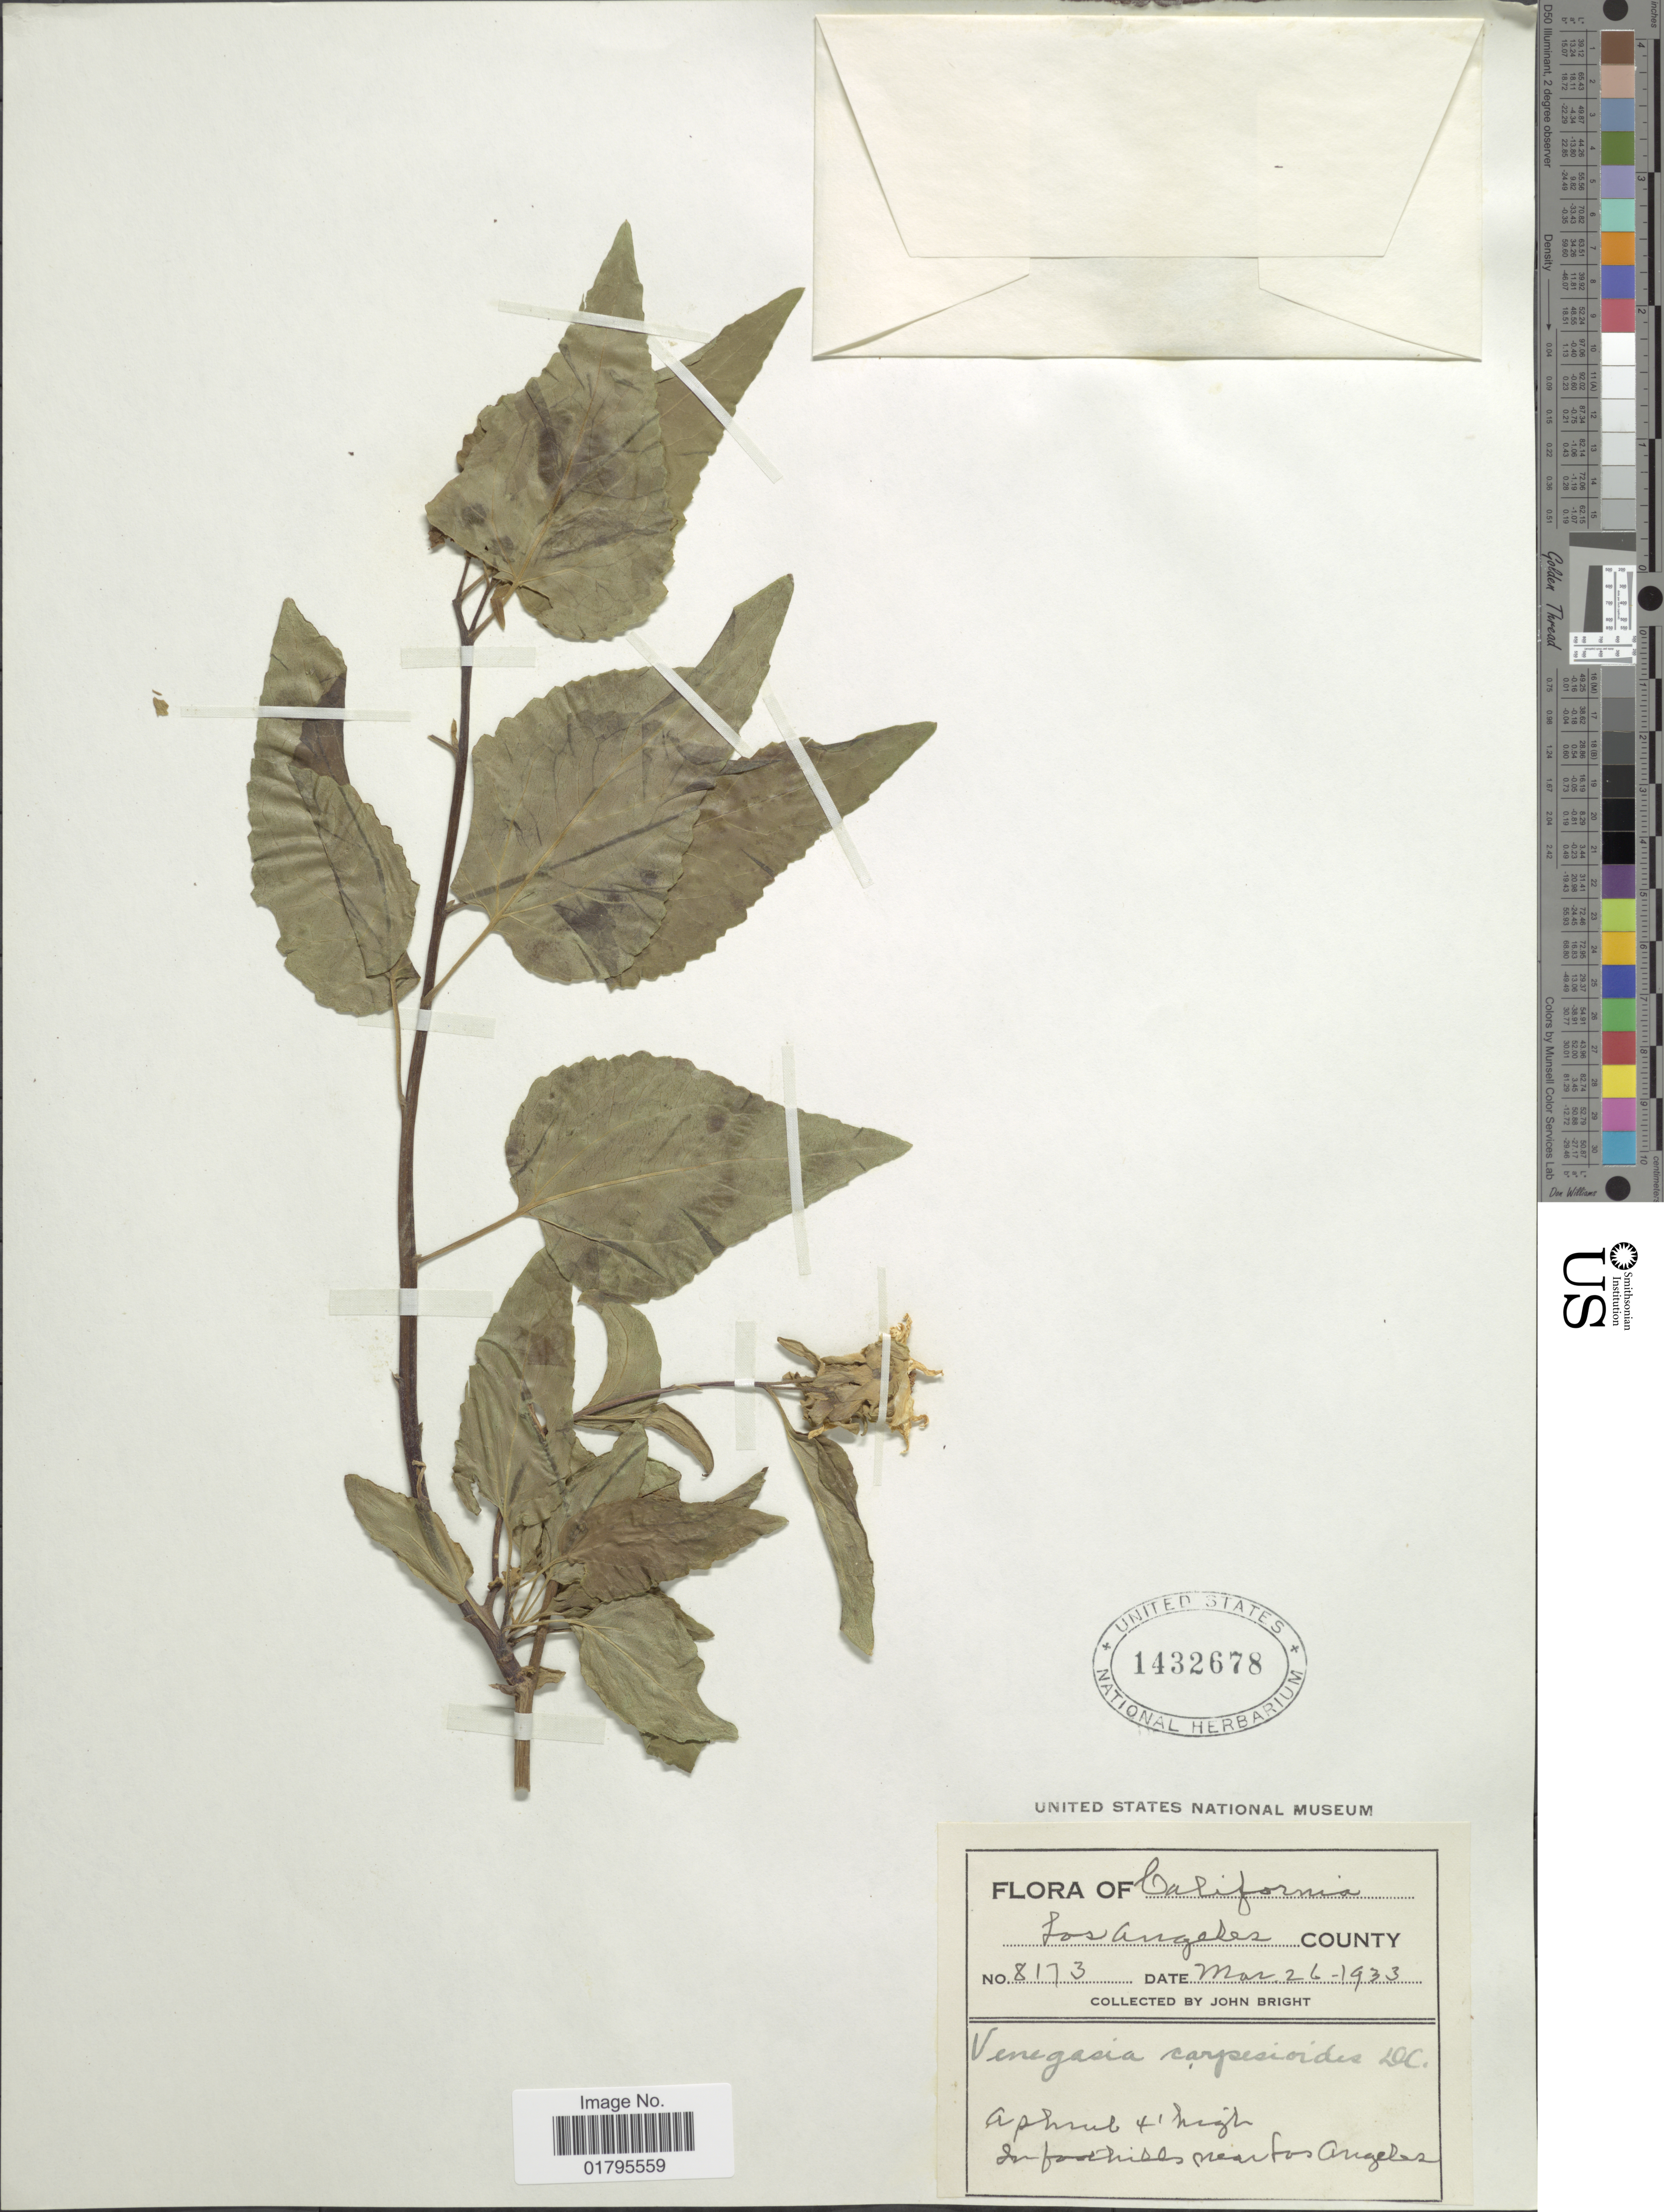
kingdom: Plantae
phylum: Tracheophyta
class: Magnoliopsida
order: Asterales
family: Asteraceae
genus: Venegasia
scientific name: Venegasia carpesioides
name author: DC.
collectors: J. Bright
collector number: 8173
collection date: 1933-03-26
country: United States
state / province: California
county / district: Los Angeles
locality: Los Angeles County, In foothills near Los Angeles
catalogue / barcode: US 1432678